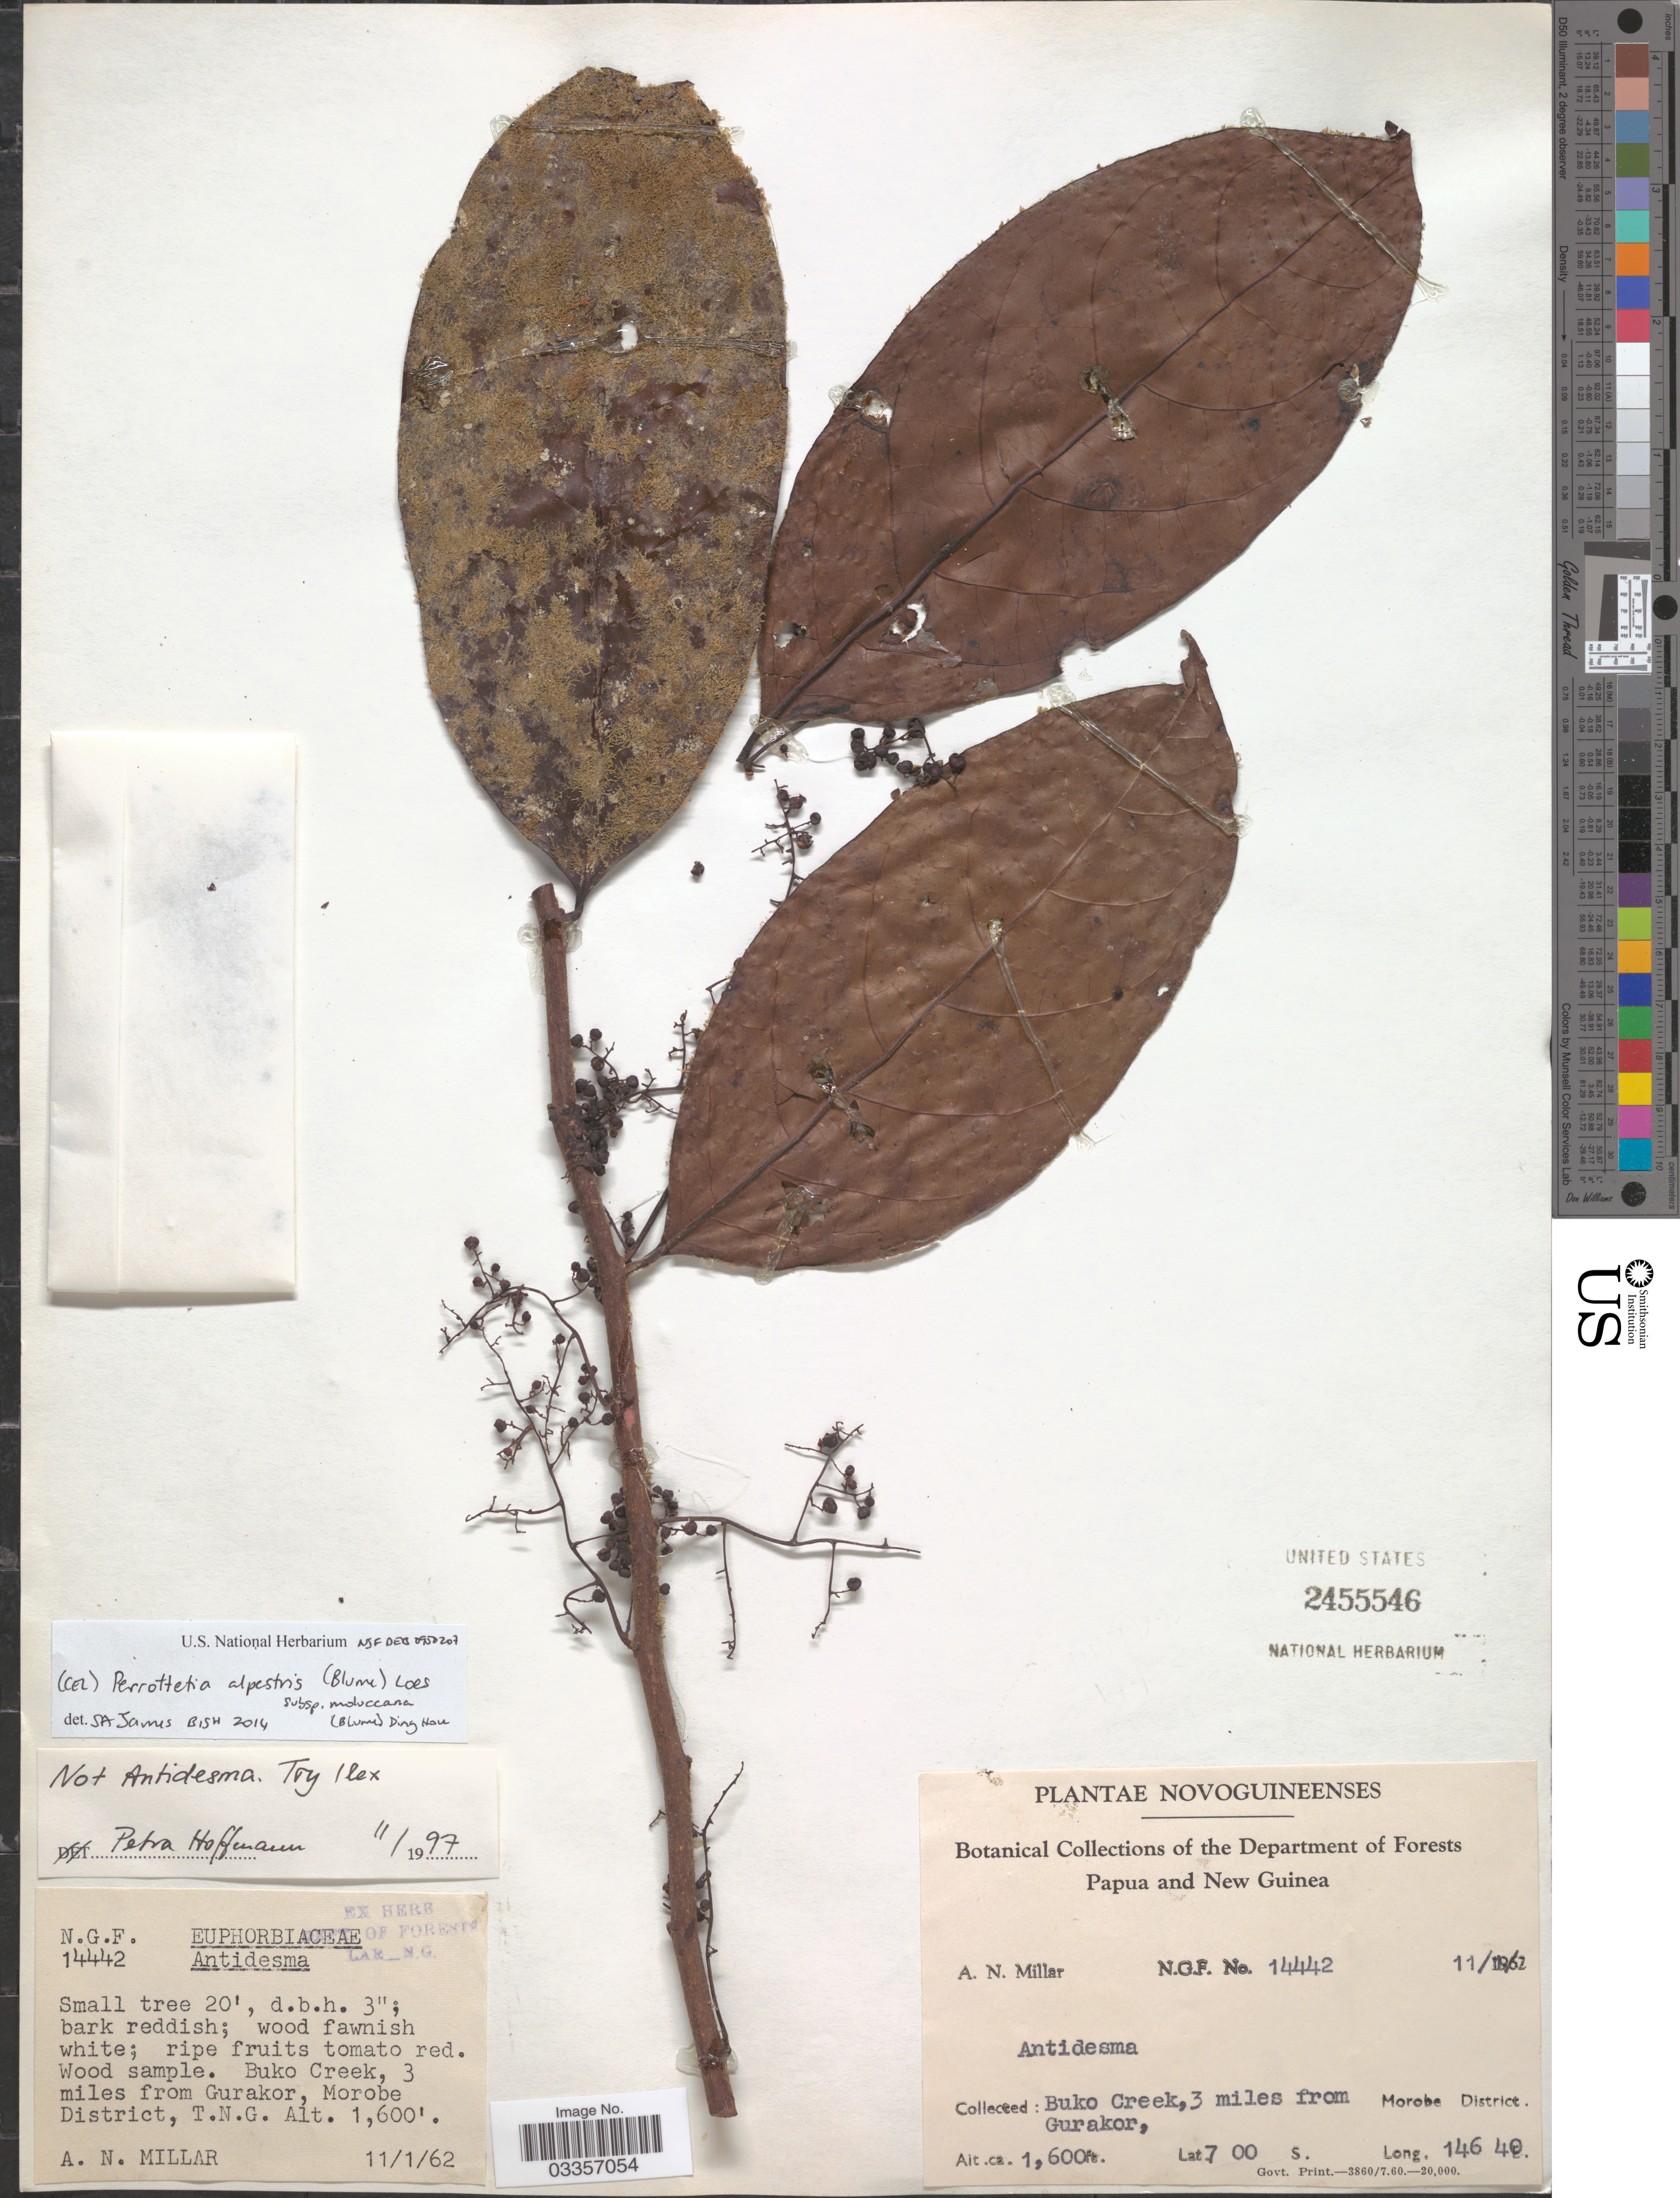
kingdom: Plantae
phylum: Tracheophyta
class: Magnoliopsida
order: Huerteales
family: Dipentodontaceae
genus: Perrottetia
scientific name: Perrottetia alpestris subsp. moluccana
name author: (Blume) Ding Hou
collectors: A. Millar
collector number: NGF14442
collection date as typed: Transcribed d/m/y: 11/1/62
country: Papua New Guinea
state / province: Morobe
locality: Buko Creek, 3 miles from Gurakor, Morobe District, T.N.G.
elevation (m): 488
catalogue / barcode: US 2455546